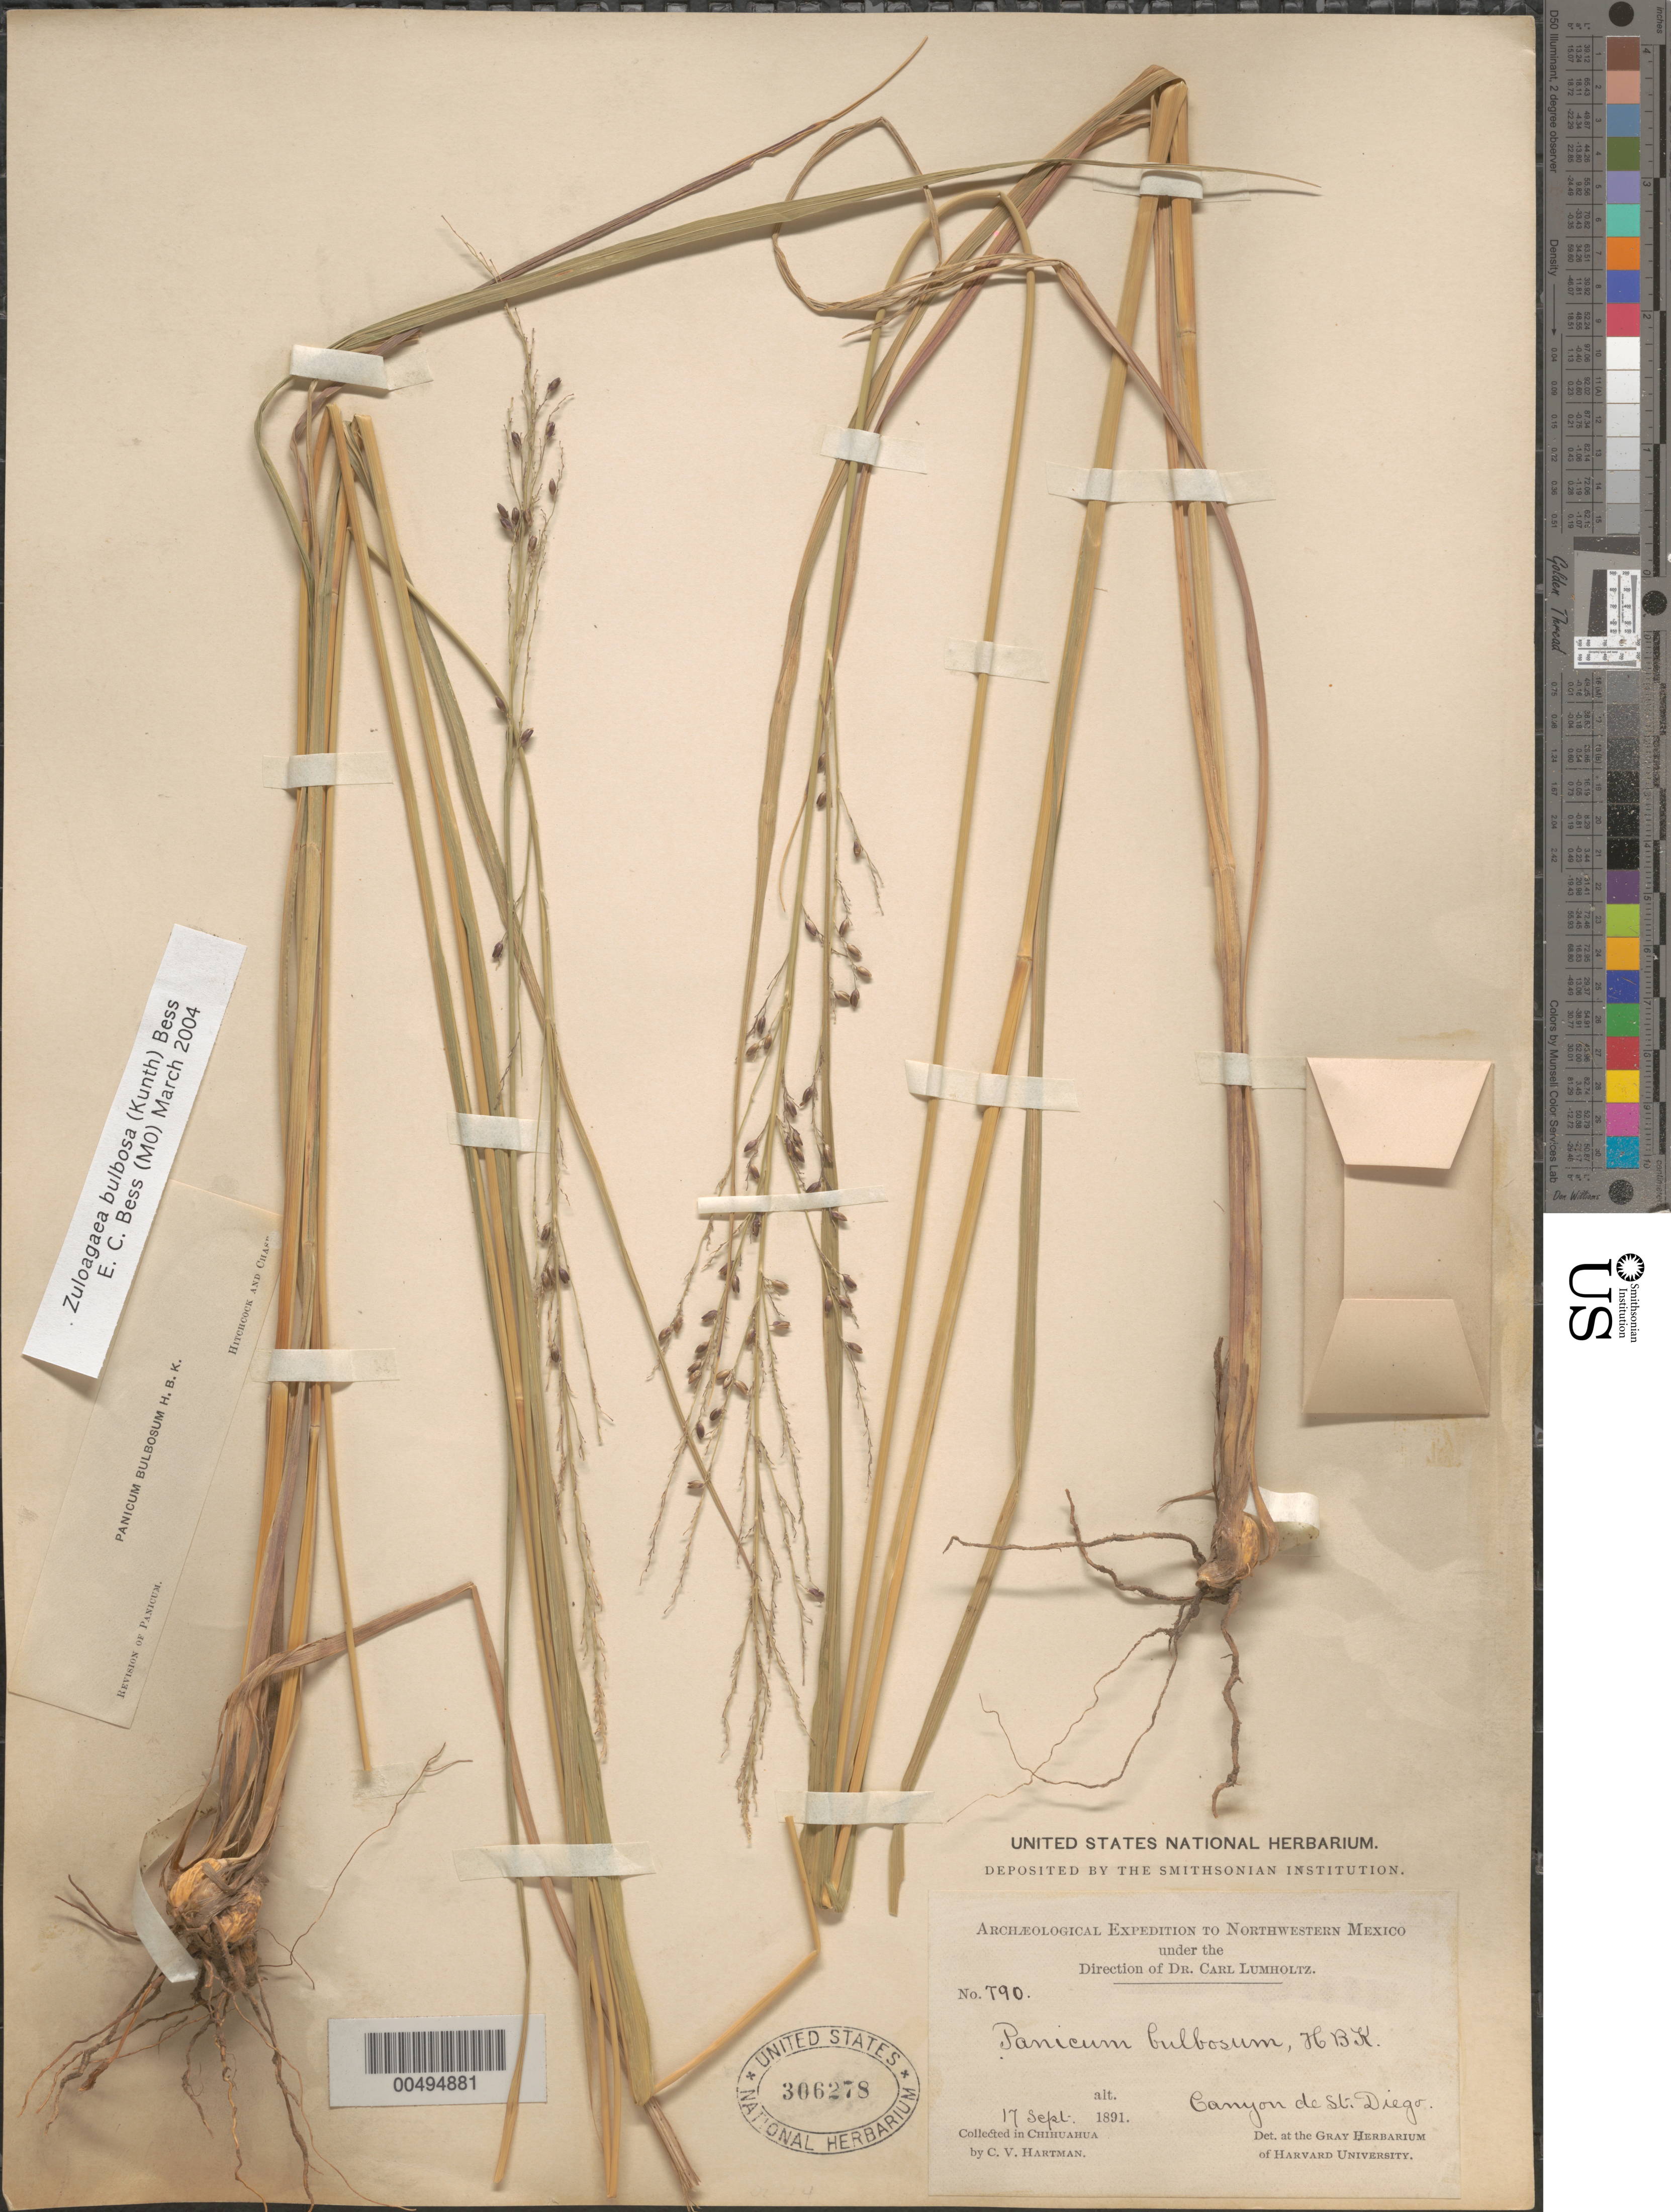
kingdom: Plantae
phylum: Tracheophyta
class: Liliopsida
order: Poales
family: Poaceae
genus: Panicum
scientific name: Panicum bulbosum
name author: Kunth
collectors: C. V. Hartman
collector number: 790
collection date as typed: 17 Sep 1891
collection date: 1891-09-17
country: Mexico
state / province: Chihuahua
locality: NW Mexico, Canyon de St. Diego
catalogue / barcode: US 306278